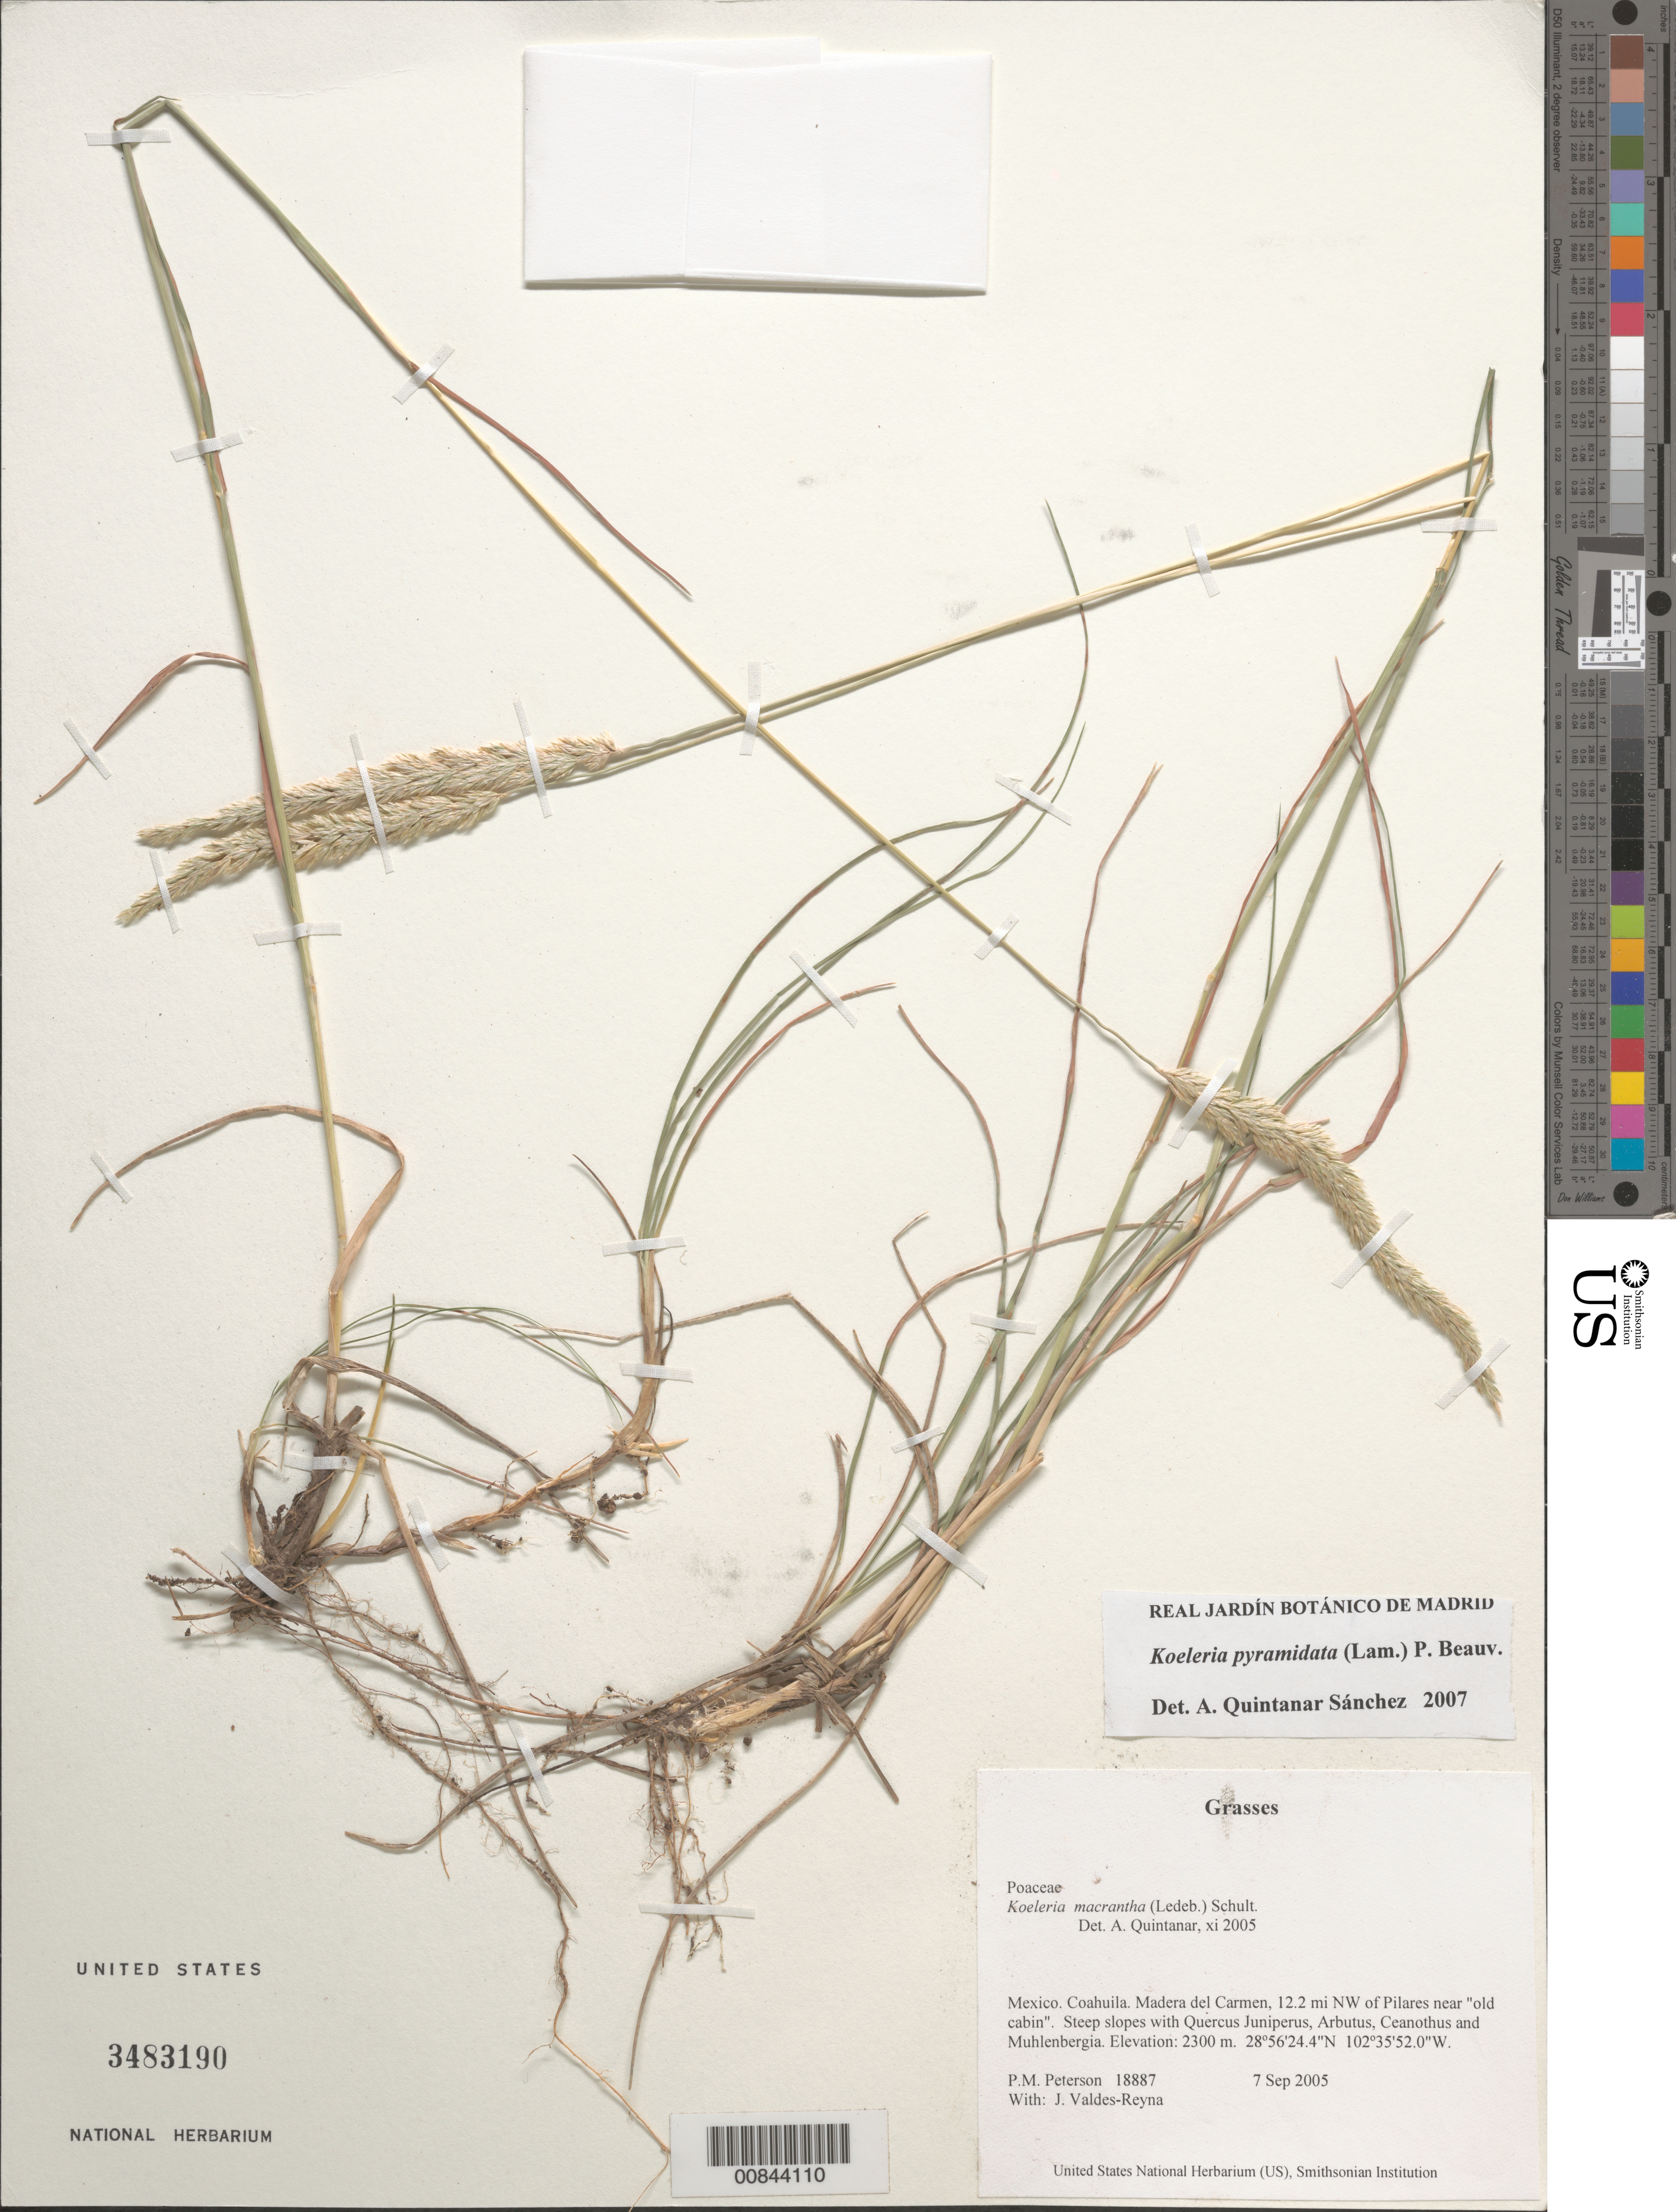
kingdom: Plantae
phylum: Tracheophyta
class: Liliopsida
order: Poales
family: Poaceae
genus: Koeleria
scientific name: Koeleria pyramidata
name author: (Lam.) P. Beauv.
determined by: Quintanar, A.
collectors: P. M. Peterson & J. Valdés-Reyna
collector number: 18887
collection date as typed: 07 Sep 2005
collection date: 2005-09-07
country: Mexico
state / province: Coahuila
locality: Madera del Carmen, 12.2 mi NW of Pilares near "old cabin". Steep slopes with Quercus Juniperus, Arbutus, Ceanothus and Muhlenbergia.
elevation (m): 2300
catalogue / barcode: US 3483190